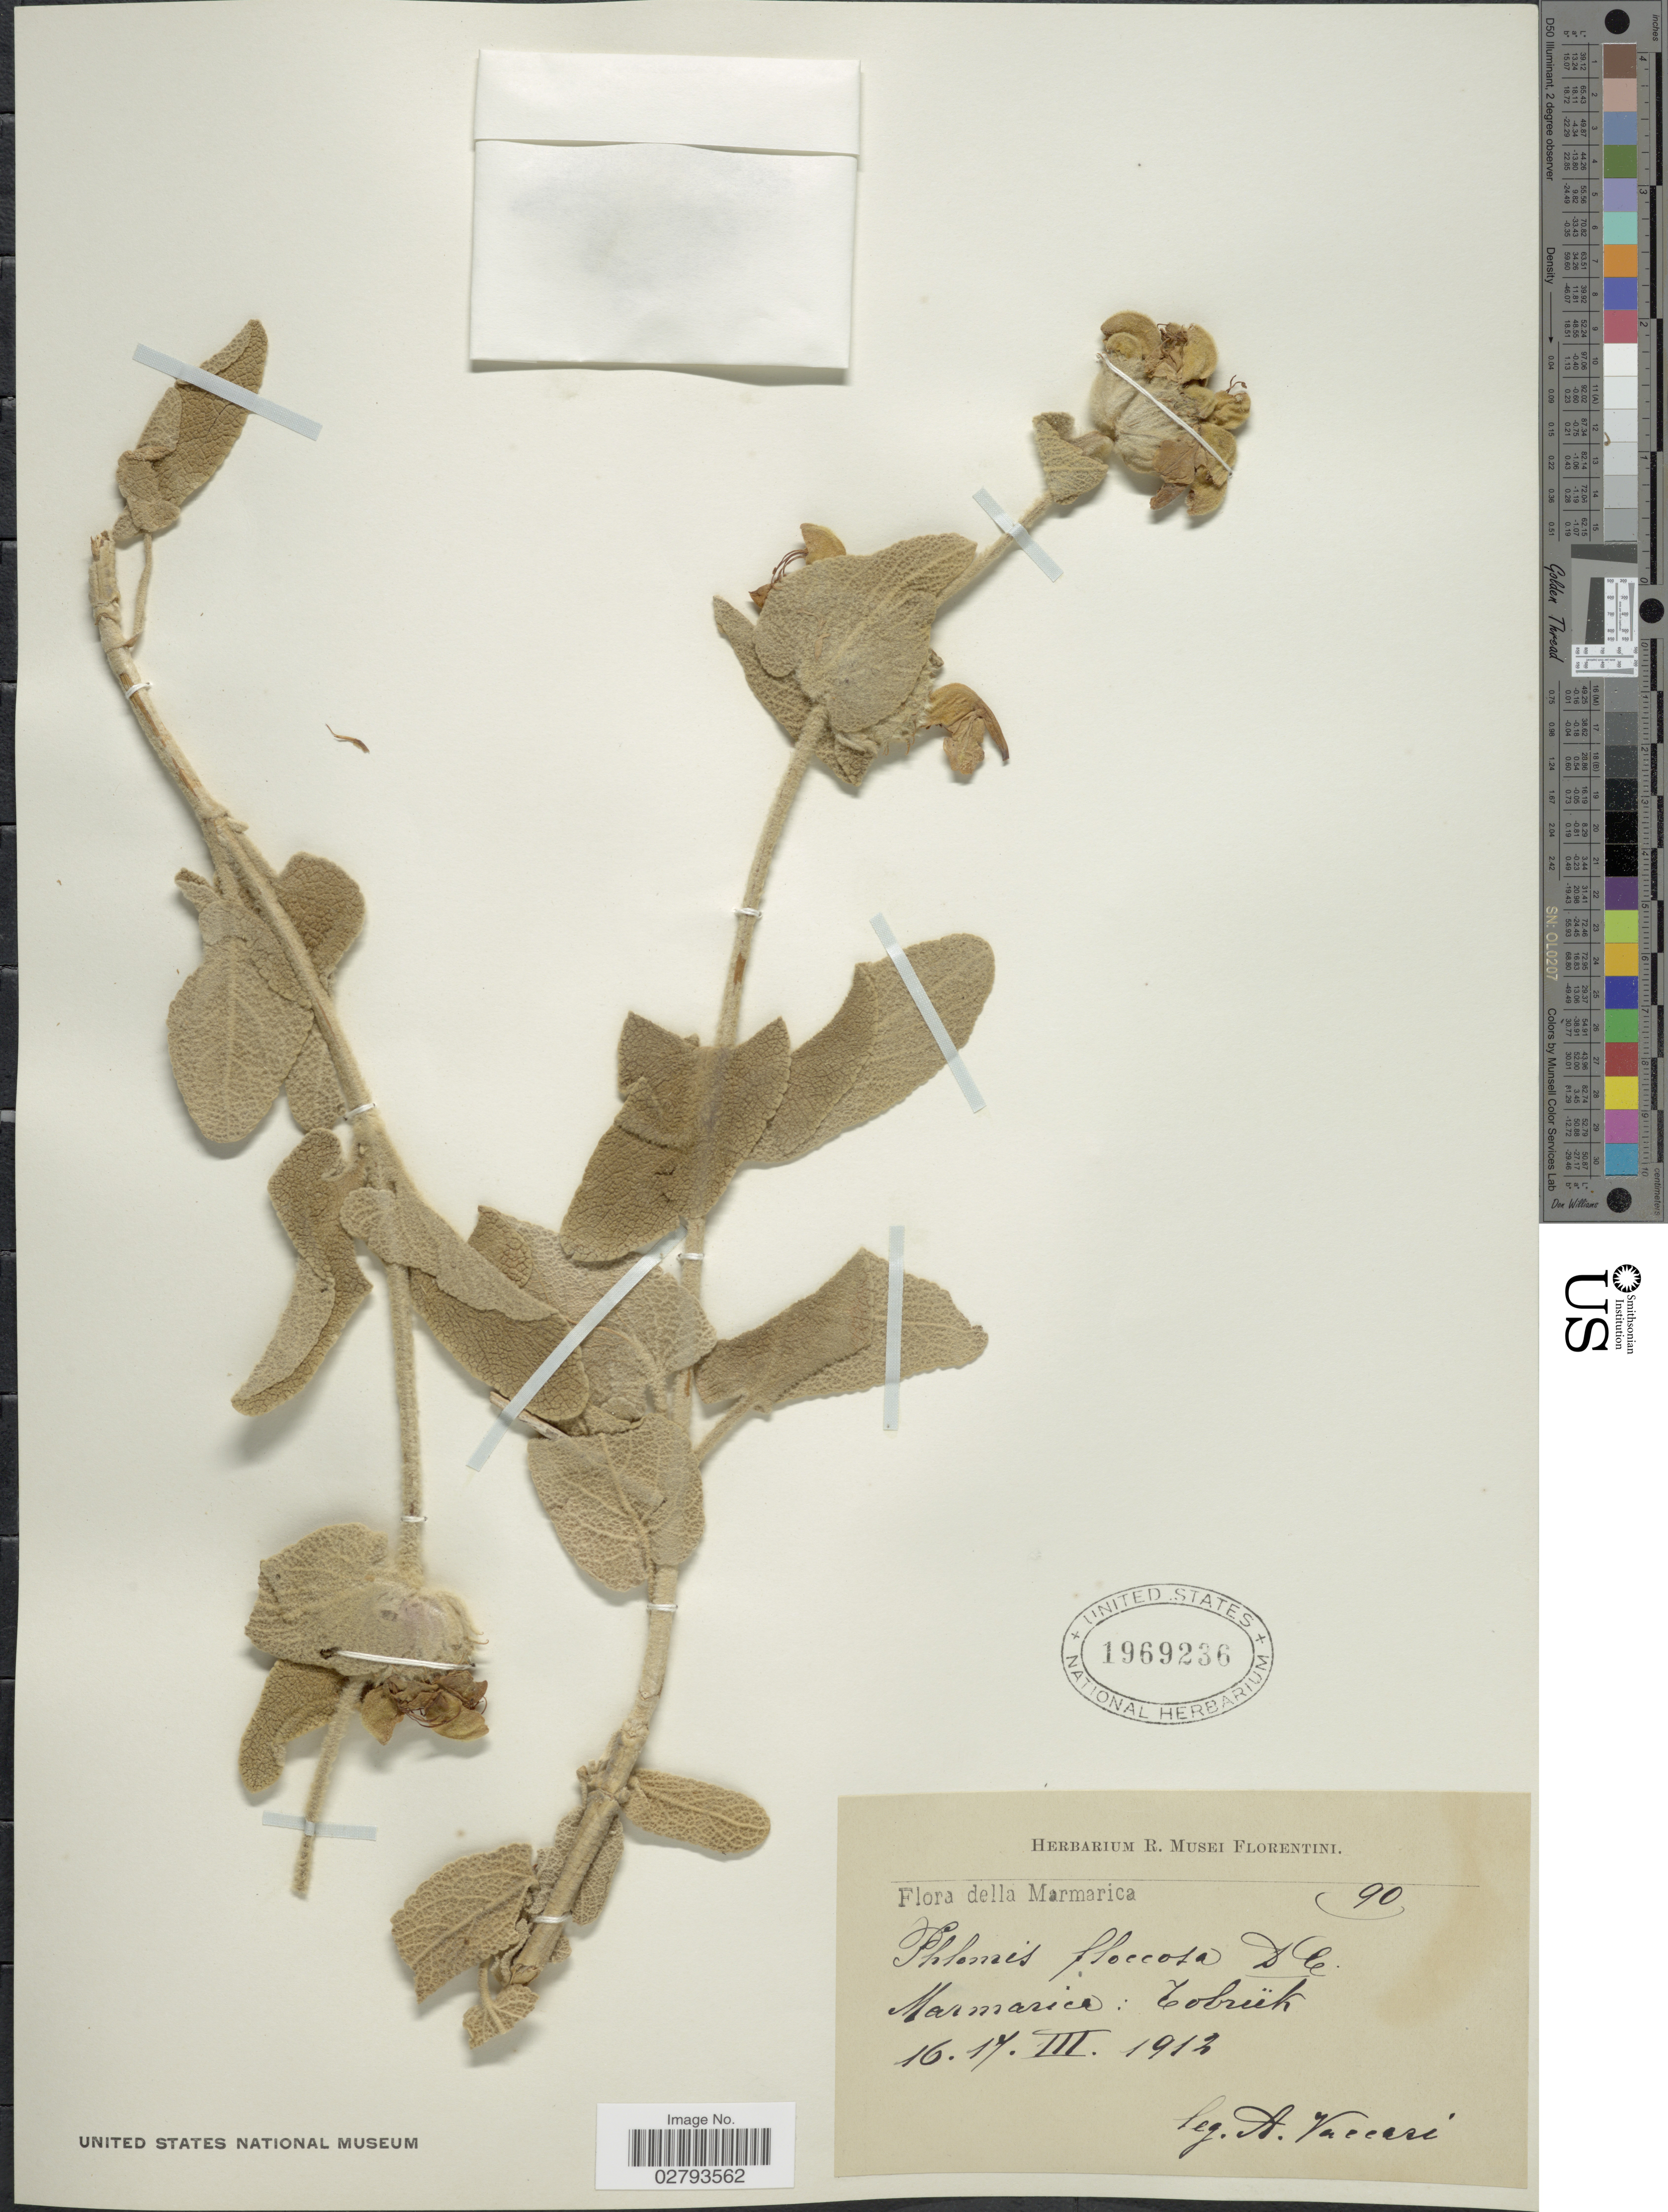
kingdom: Plantae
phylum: Tracheophyta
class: Magnoliopsida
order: Lamiales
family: Lamiaceae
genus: Phlomis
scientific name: Phlomis floccosa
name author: D. Don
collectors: A. Vaccari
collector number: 90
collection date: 1912-03-16/1912-03-17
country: Libya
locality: Marmarica: Tobruk.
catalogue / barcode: US 1969236